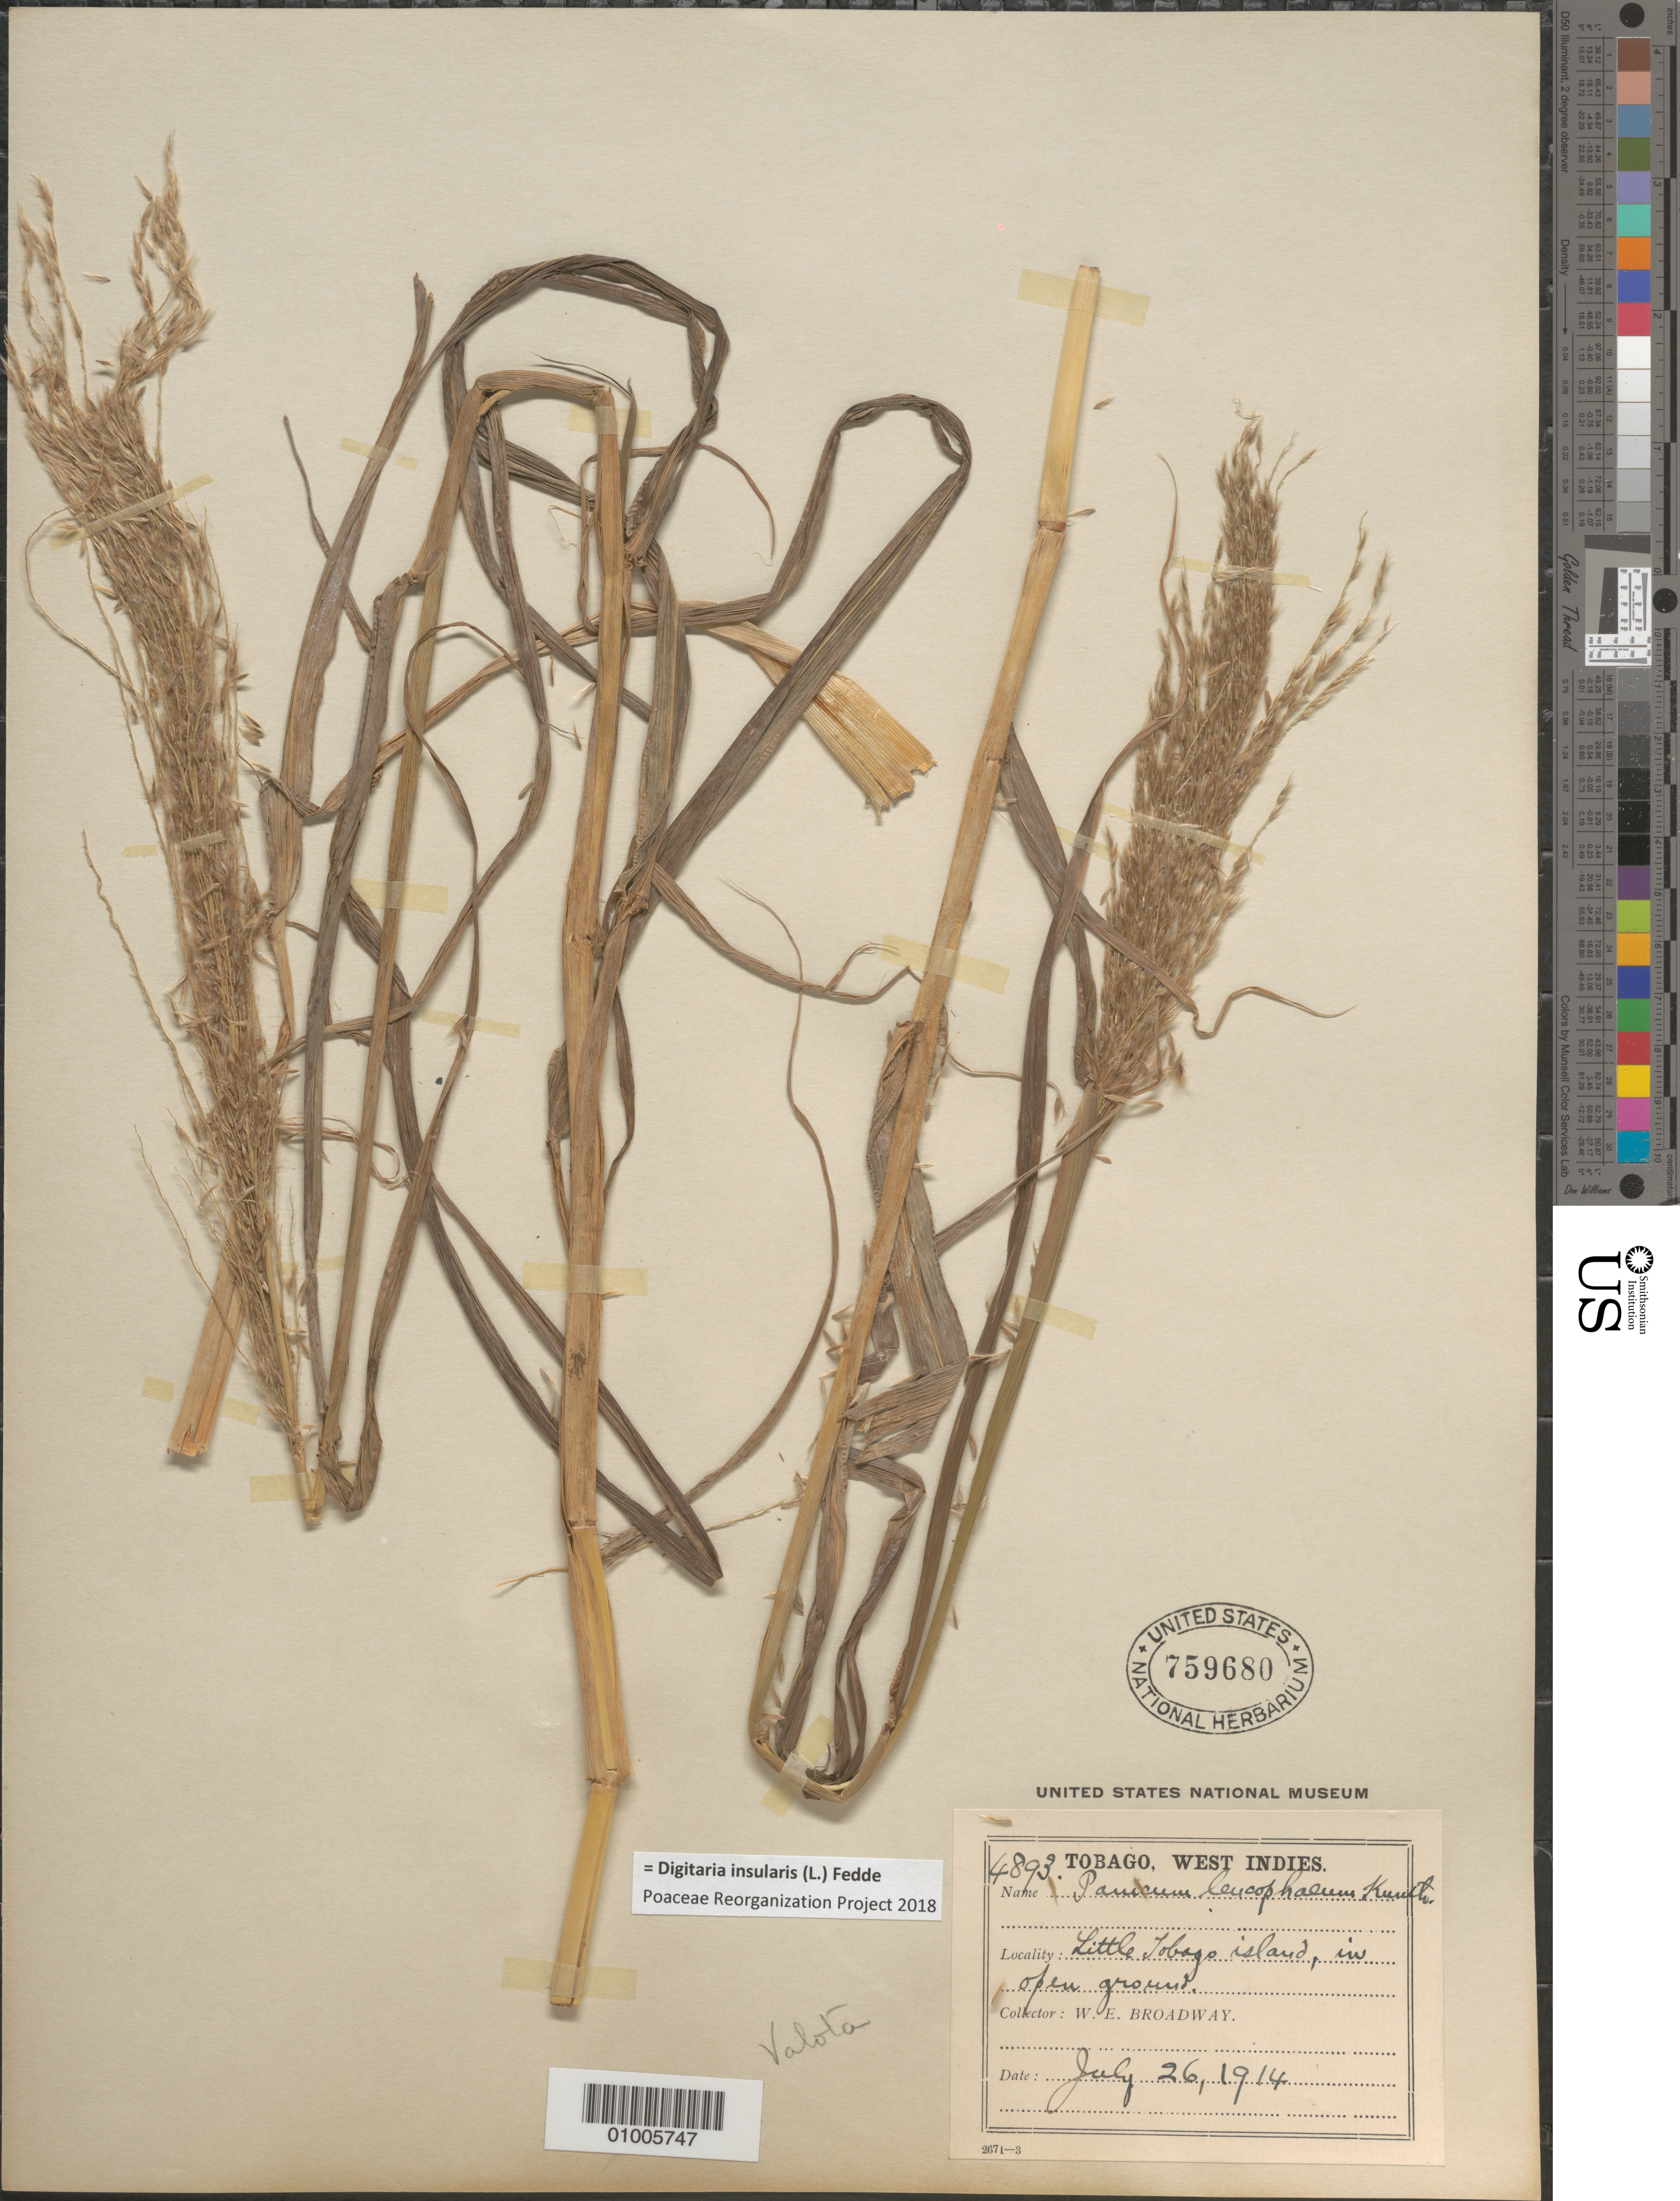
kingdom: Plantae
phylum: Tracheophyta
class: Liliopsida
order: Poales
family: Poaceae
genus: Digitaria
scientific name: Digitaria insularis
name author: (L.) Mez ex Ekman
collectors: W. E. Broadway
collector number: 4893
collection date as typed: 26 Jul 1914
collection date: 1914-07-26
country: Trinidad and Tobago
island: Tobago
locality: Little tobago island, in open ground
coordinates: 0 N, 0 E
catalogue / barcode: US 759680